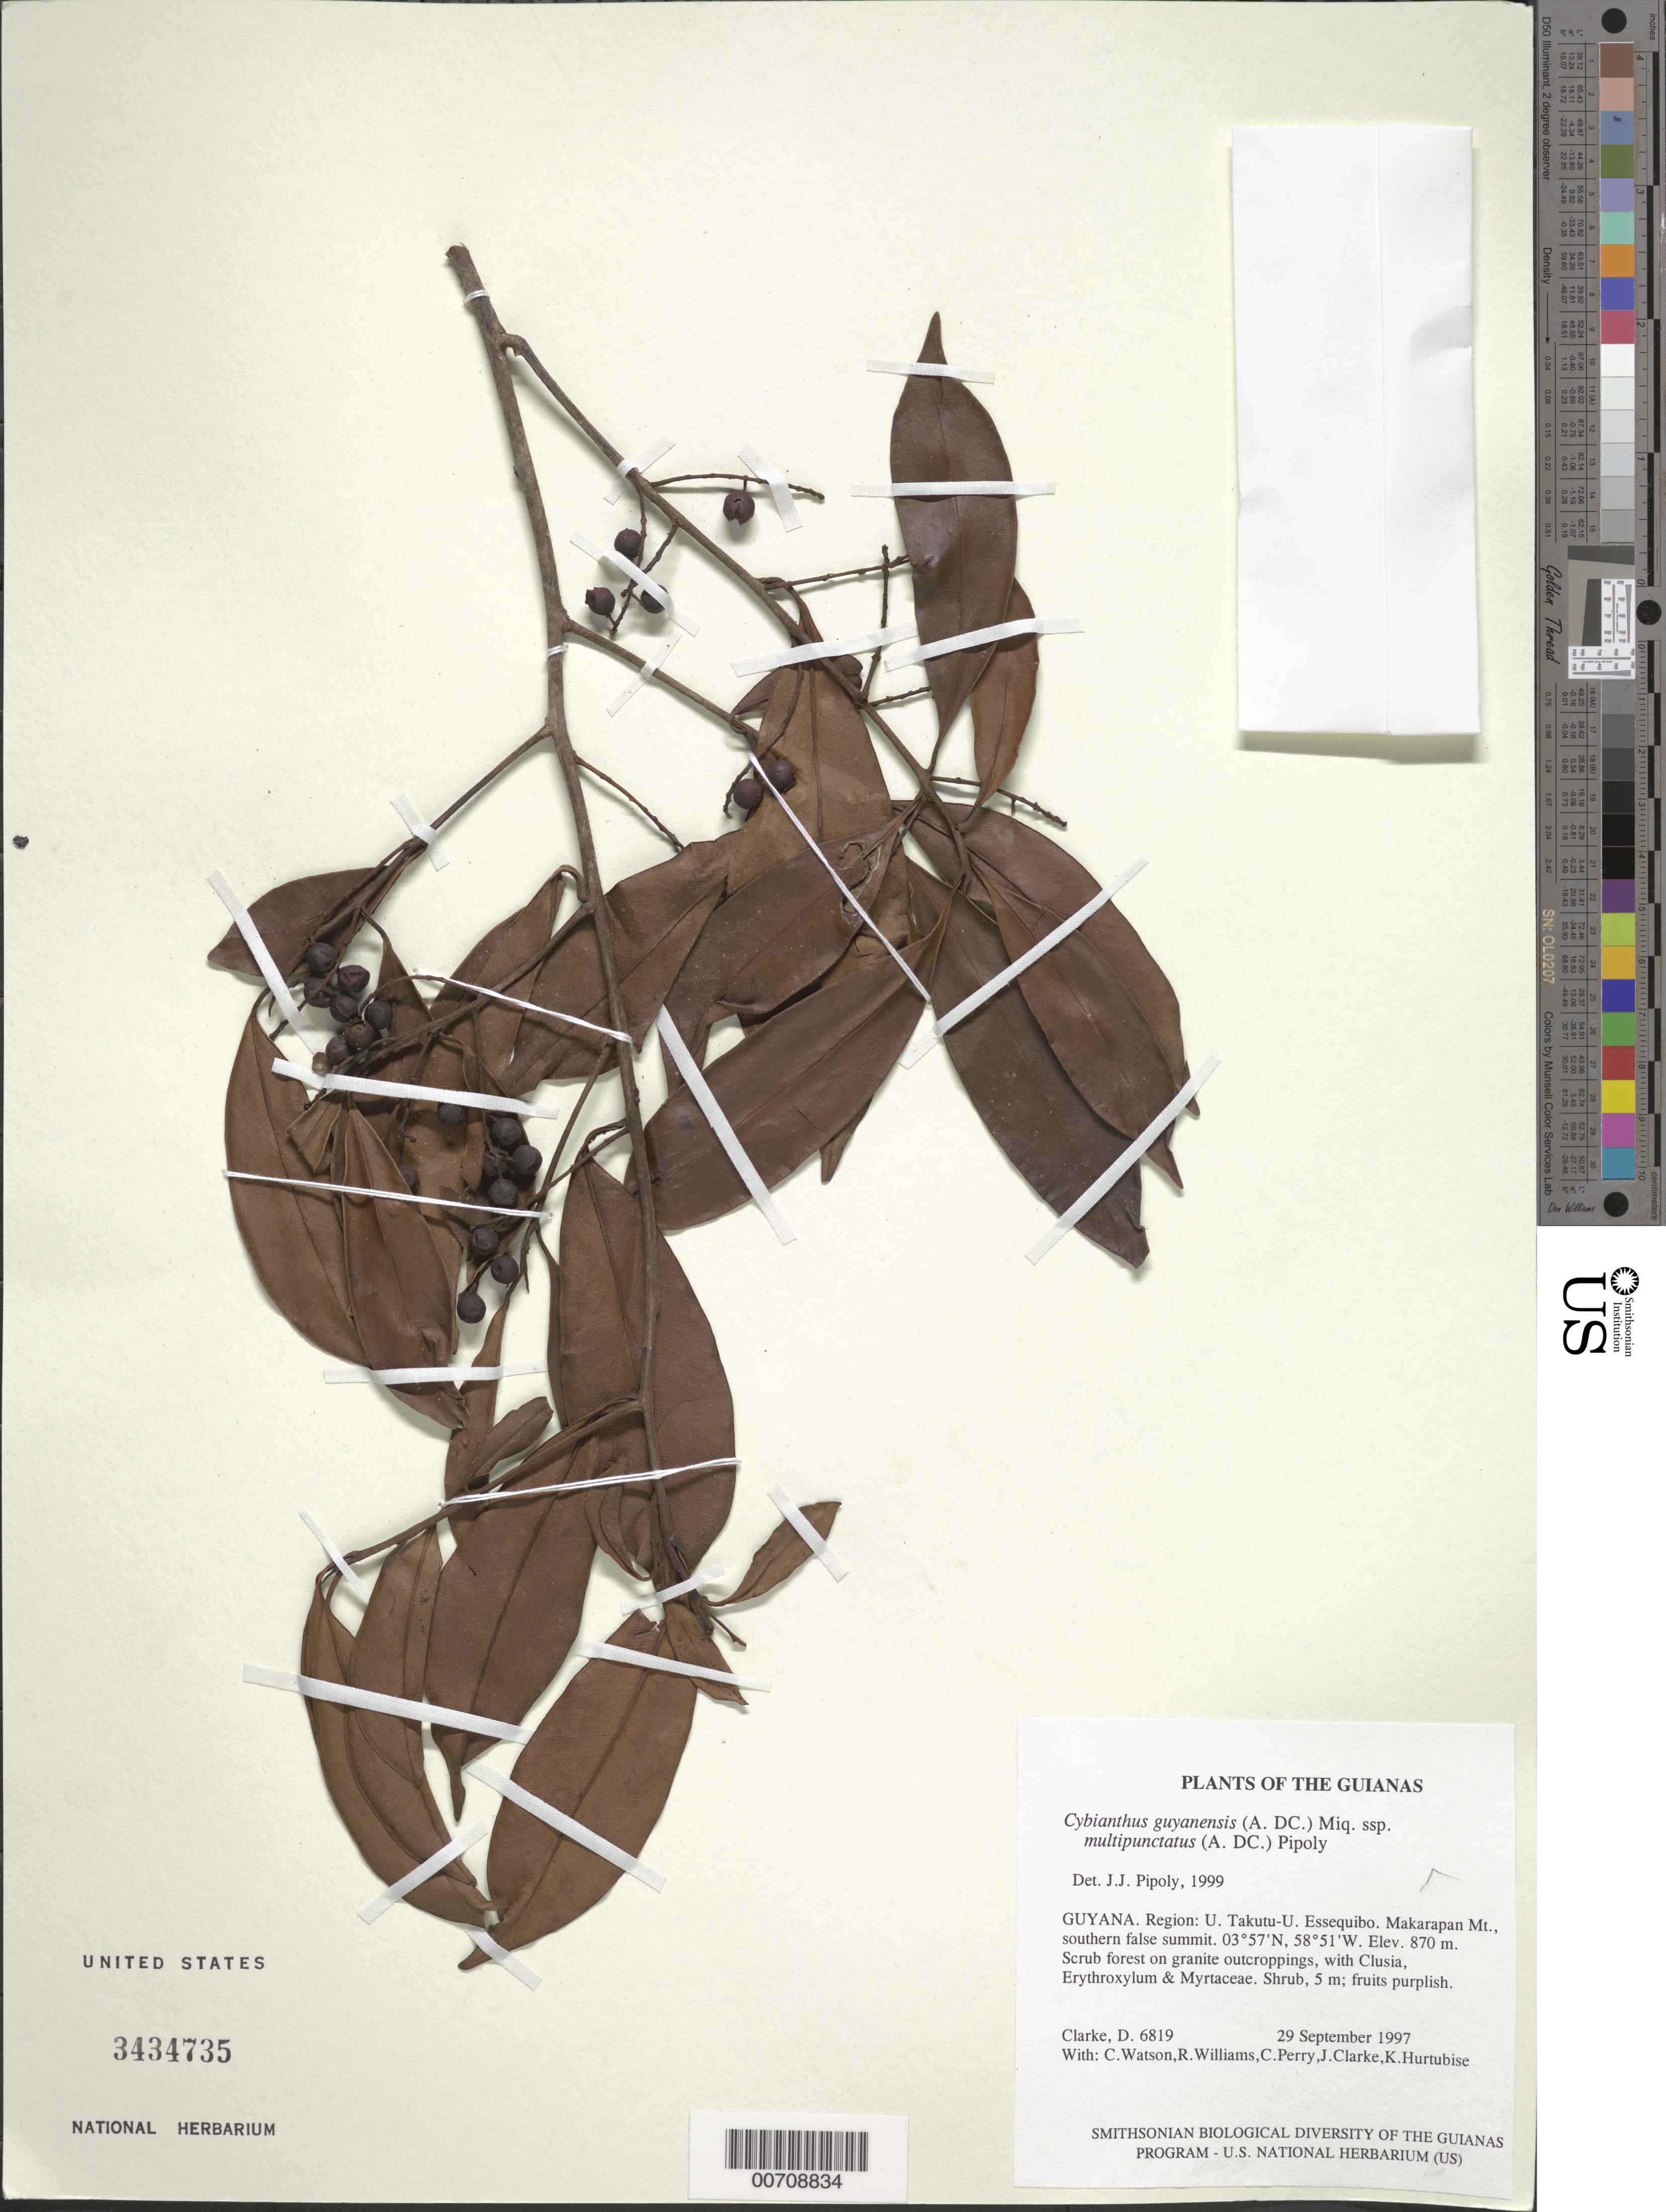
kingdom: Plantae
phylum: Tracheophyta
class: Magnoliopsida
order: Ericales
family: Primulaceae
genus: Cybianthus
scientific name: Cybianthus guyanensis subsp. multipunctatus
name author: (A. DC.) Pipoly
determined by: Pipoly, J. J., III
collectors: H. D. Clarke, C. Watson, R. Williams, C. Perry, J. Clarke & K. Hurtubise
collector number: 6819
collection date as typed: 29 September 1997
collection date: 1997-09-29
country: Guyana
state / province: U. Takutu-U. Essequibo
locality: Makarapan Mt., southern false summit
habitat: Scrub forest on granite outcroppings, with Clusia, Erythroxylum & Myrtaceae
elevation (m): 870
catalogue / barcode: US 3434735